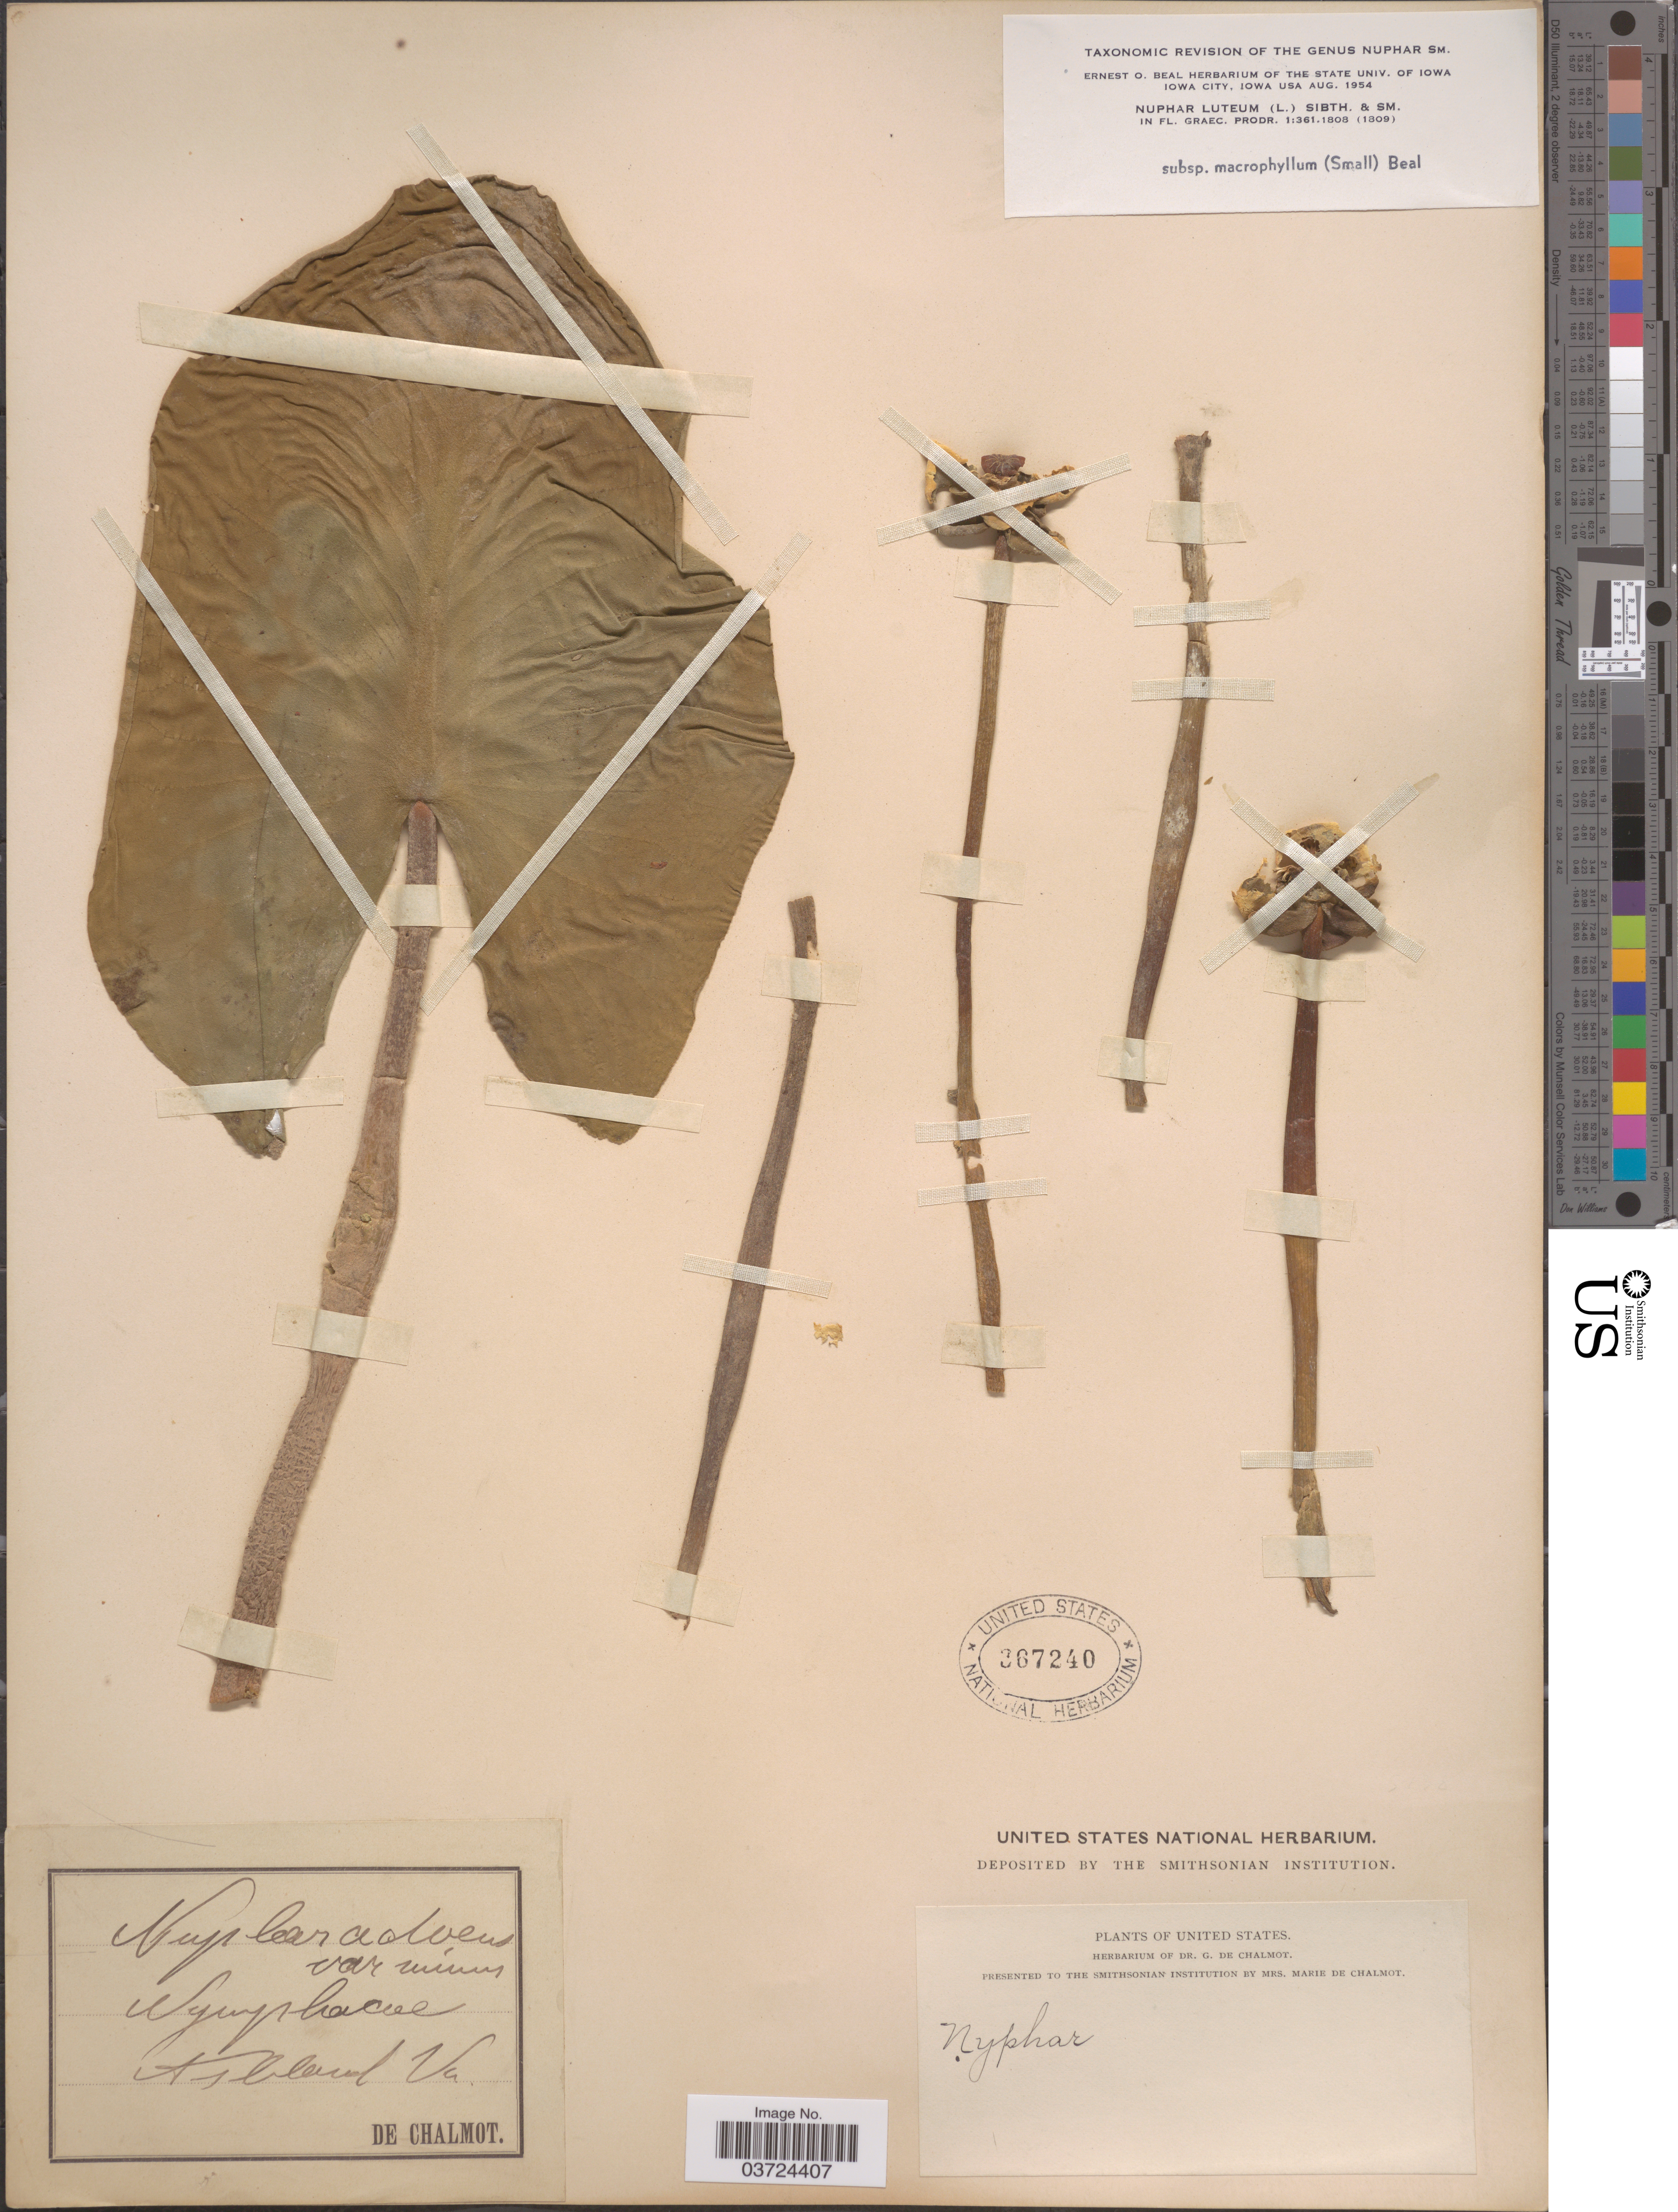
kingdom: Plantae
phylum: Tracheophyta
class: Magnoliopsida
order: Nymphaeales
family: Nymphaeaceae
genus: Nuphar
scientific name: Nuphar advena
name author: (Aiton) W.T. Aiton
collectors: G. de Chalmot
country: United States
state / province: Virginia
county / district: Hanover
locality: Ashland.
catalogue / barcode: US 367240